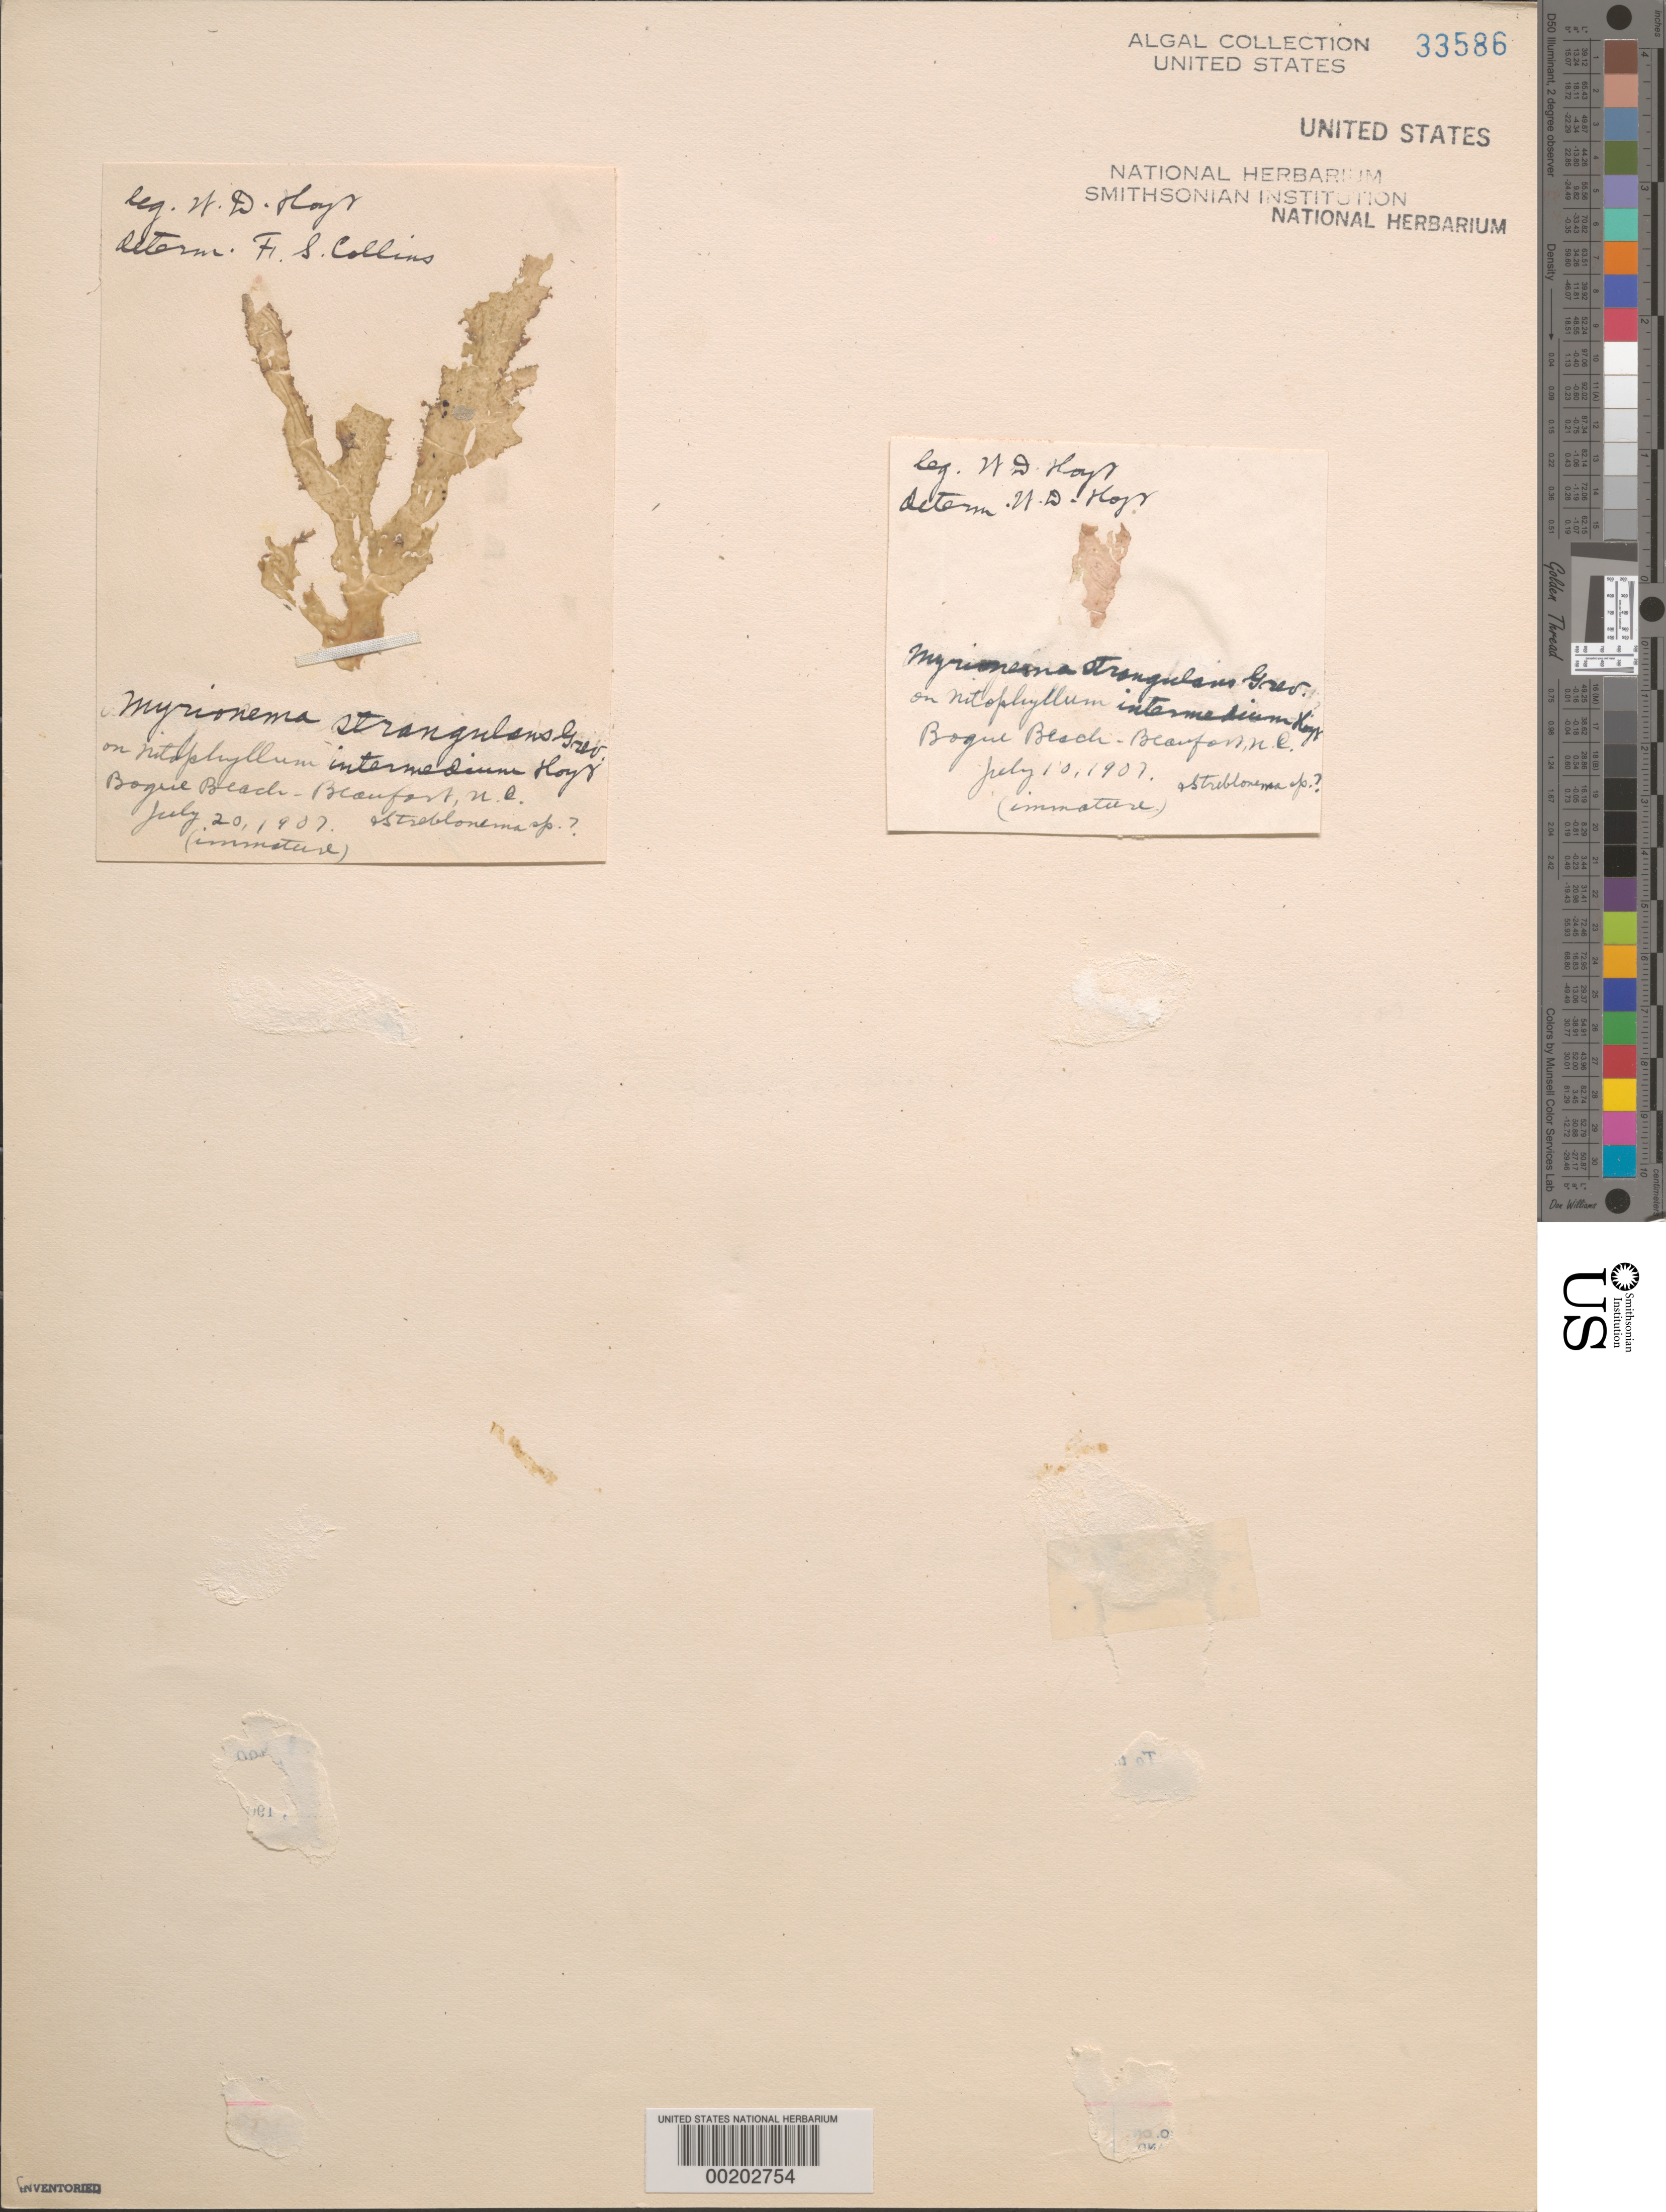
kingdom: Chromista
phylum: Ochrophyta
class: Phaeophyceae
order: Ectocarpales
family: Chordariaceae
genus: Myrionema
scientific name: Myrionema strangulans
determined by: Collins, Frank S.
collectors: W. D. Hoyt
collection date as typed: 10 Jul 1907 AND 20 Jul 1907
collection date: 1907-07-10,1907-07-20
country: United States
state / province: North Carolina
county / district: Carteret County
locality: Beaufort, Bogue Beach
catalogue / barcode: US 33586